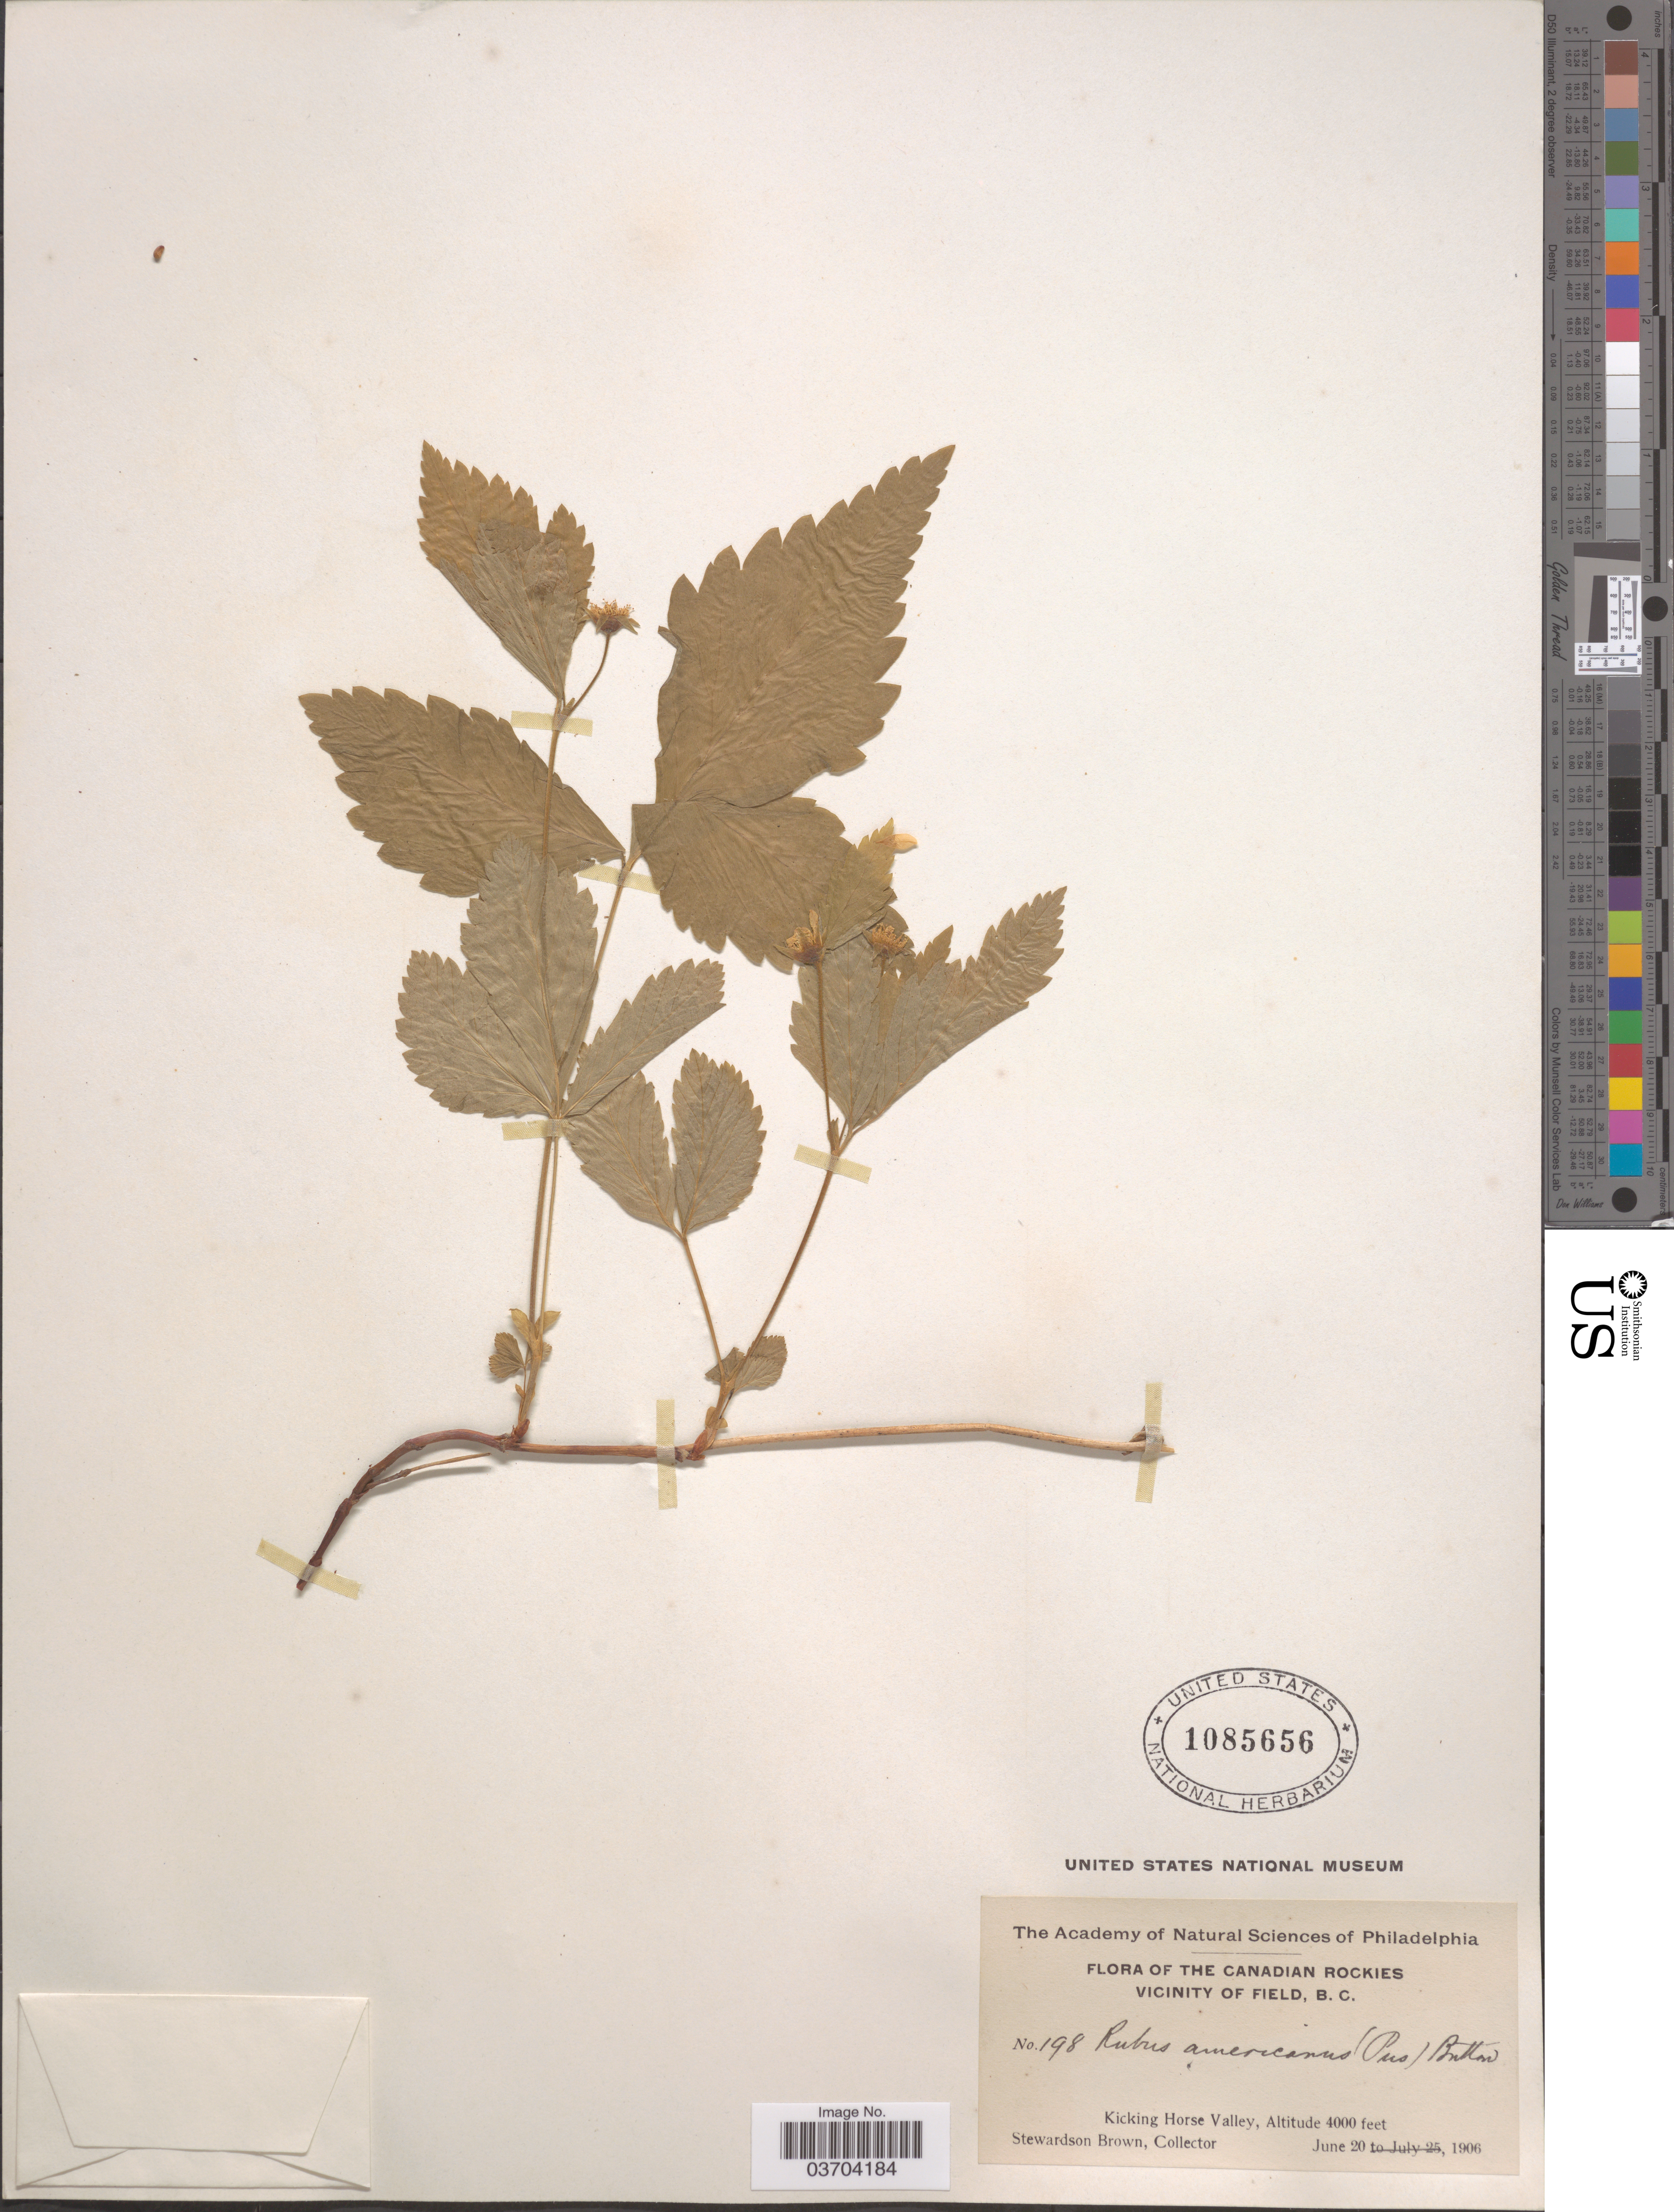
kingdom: Plantae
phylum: Tracheophyta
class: Magnoliopsida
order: Rosales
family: Rosaceae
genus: Rubus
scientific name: Rubus americanus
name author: (Pers.) Britton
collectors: S. Brown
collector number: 198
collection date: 1906-06-20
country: Canada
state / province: British Columbia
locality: The Canadian Rockies. Vicinity of Field. Kicking Horse Valley.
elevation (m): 1219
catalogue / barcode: US 1085656